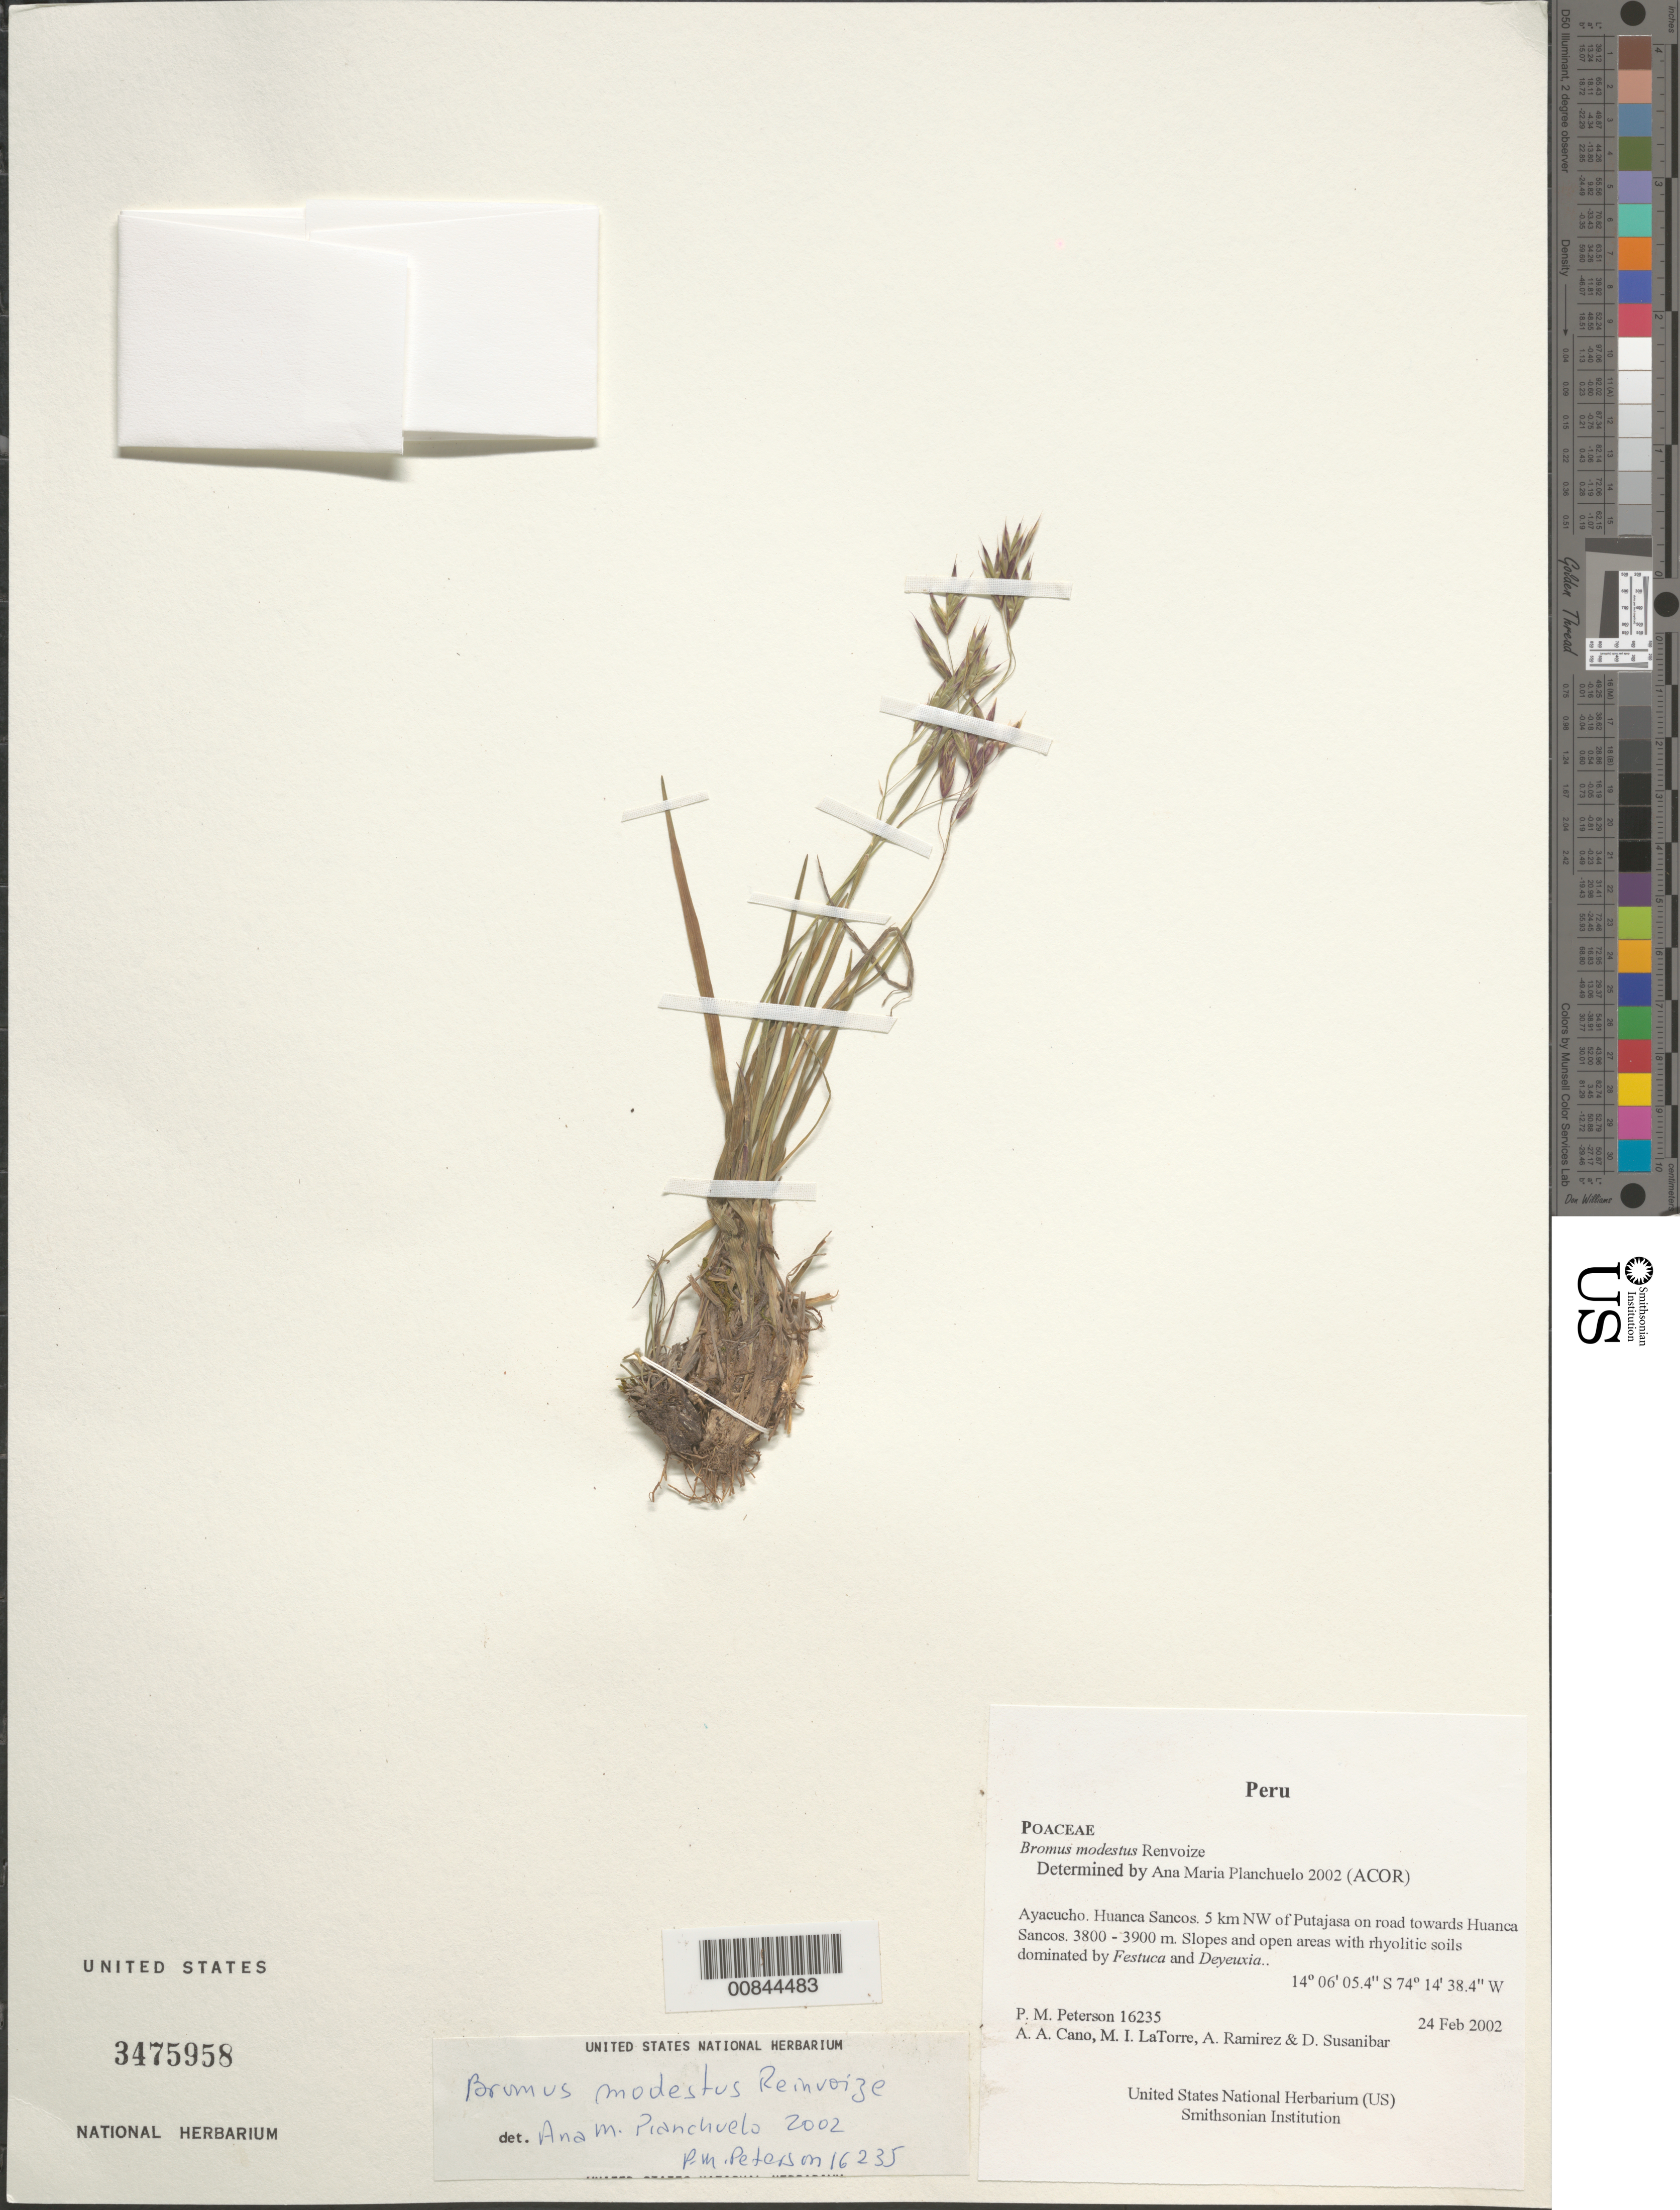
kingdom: Plantae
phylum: Tracheophyta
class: Liliopsida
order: Poales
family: Poaceae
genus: Bromus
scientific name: Bromus modestus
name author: Renvoize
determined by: Planchuelo, A. M.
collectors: P. M. Peterson, A. Cano, M. I. La Torre, A. Ramírez & D. Susanibar Cruz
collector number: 16235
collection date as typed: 24 Feb 2002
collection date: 2002-02-24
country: Peru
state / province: Ayacucho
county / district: Huanca Sancos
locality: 5 km NW of Putajasa on road towards Huanca Sancos.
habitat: Slopes and open areas with rhyolitic soils dominated by ~Festuca and Deyeuxia~.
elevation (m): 3800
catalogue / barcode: US 3475958